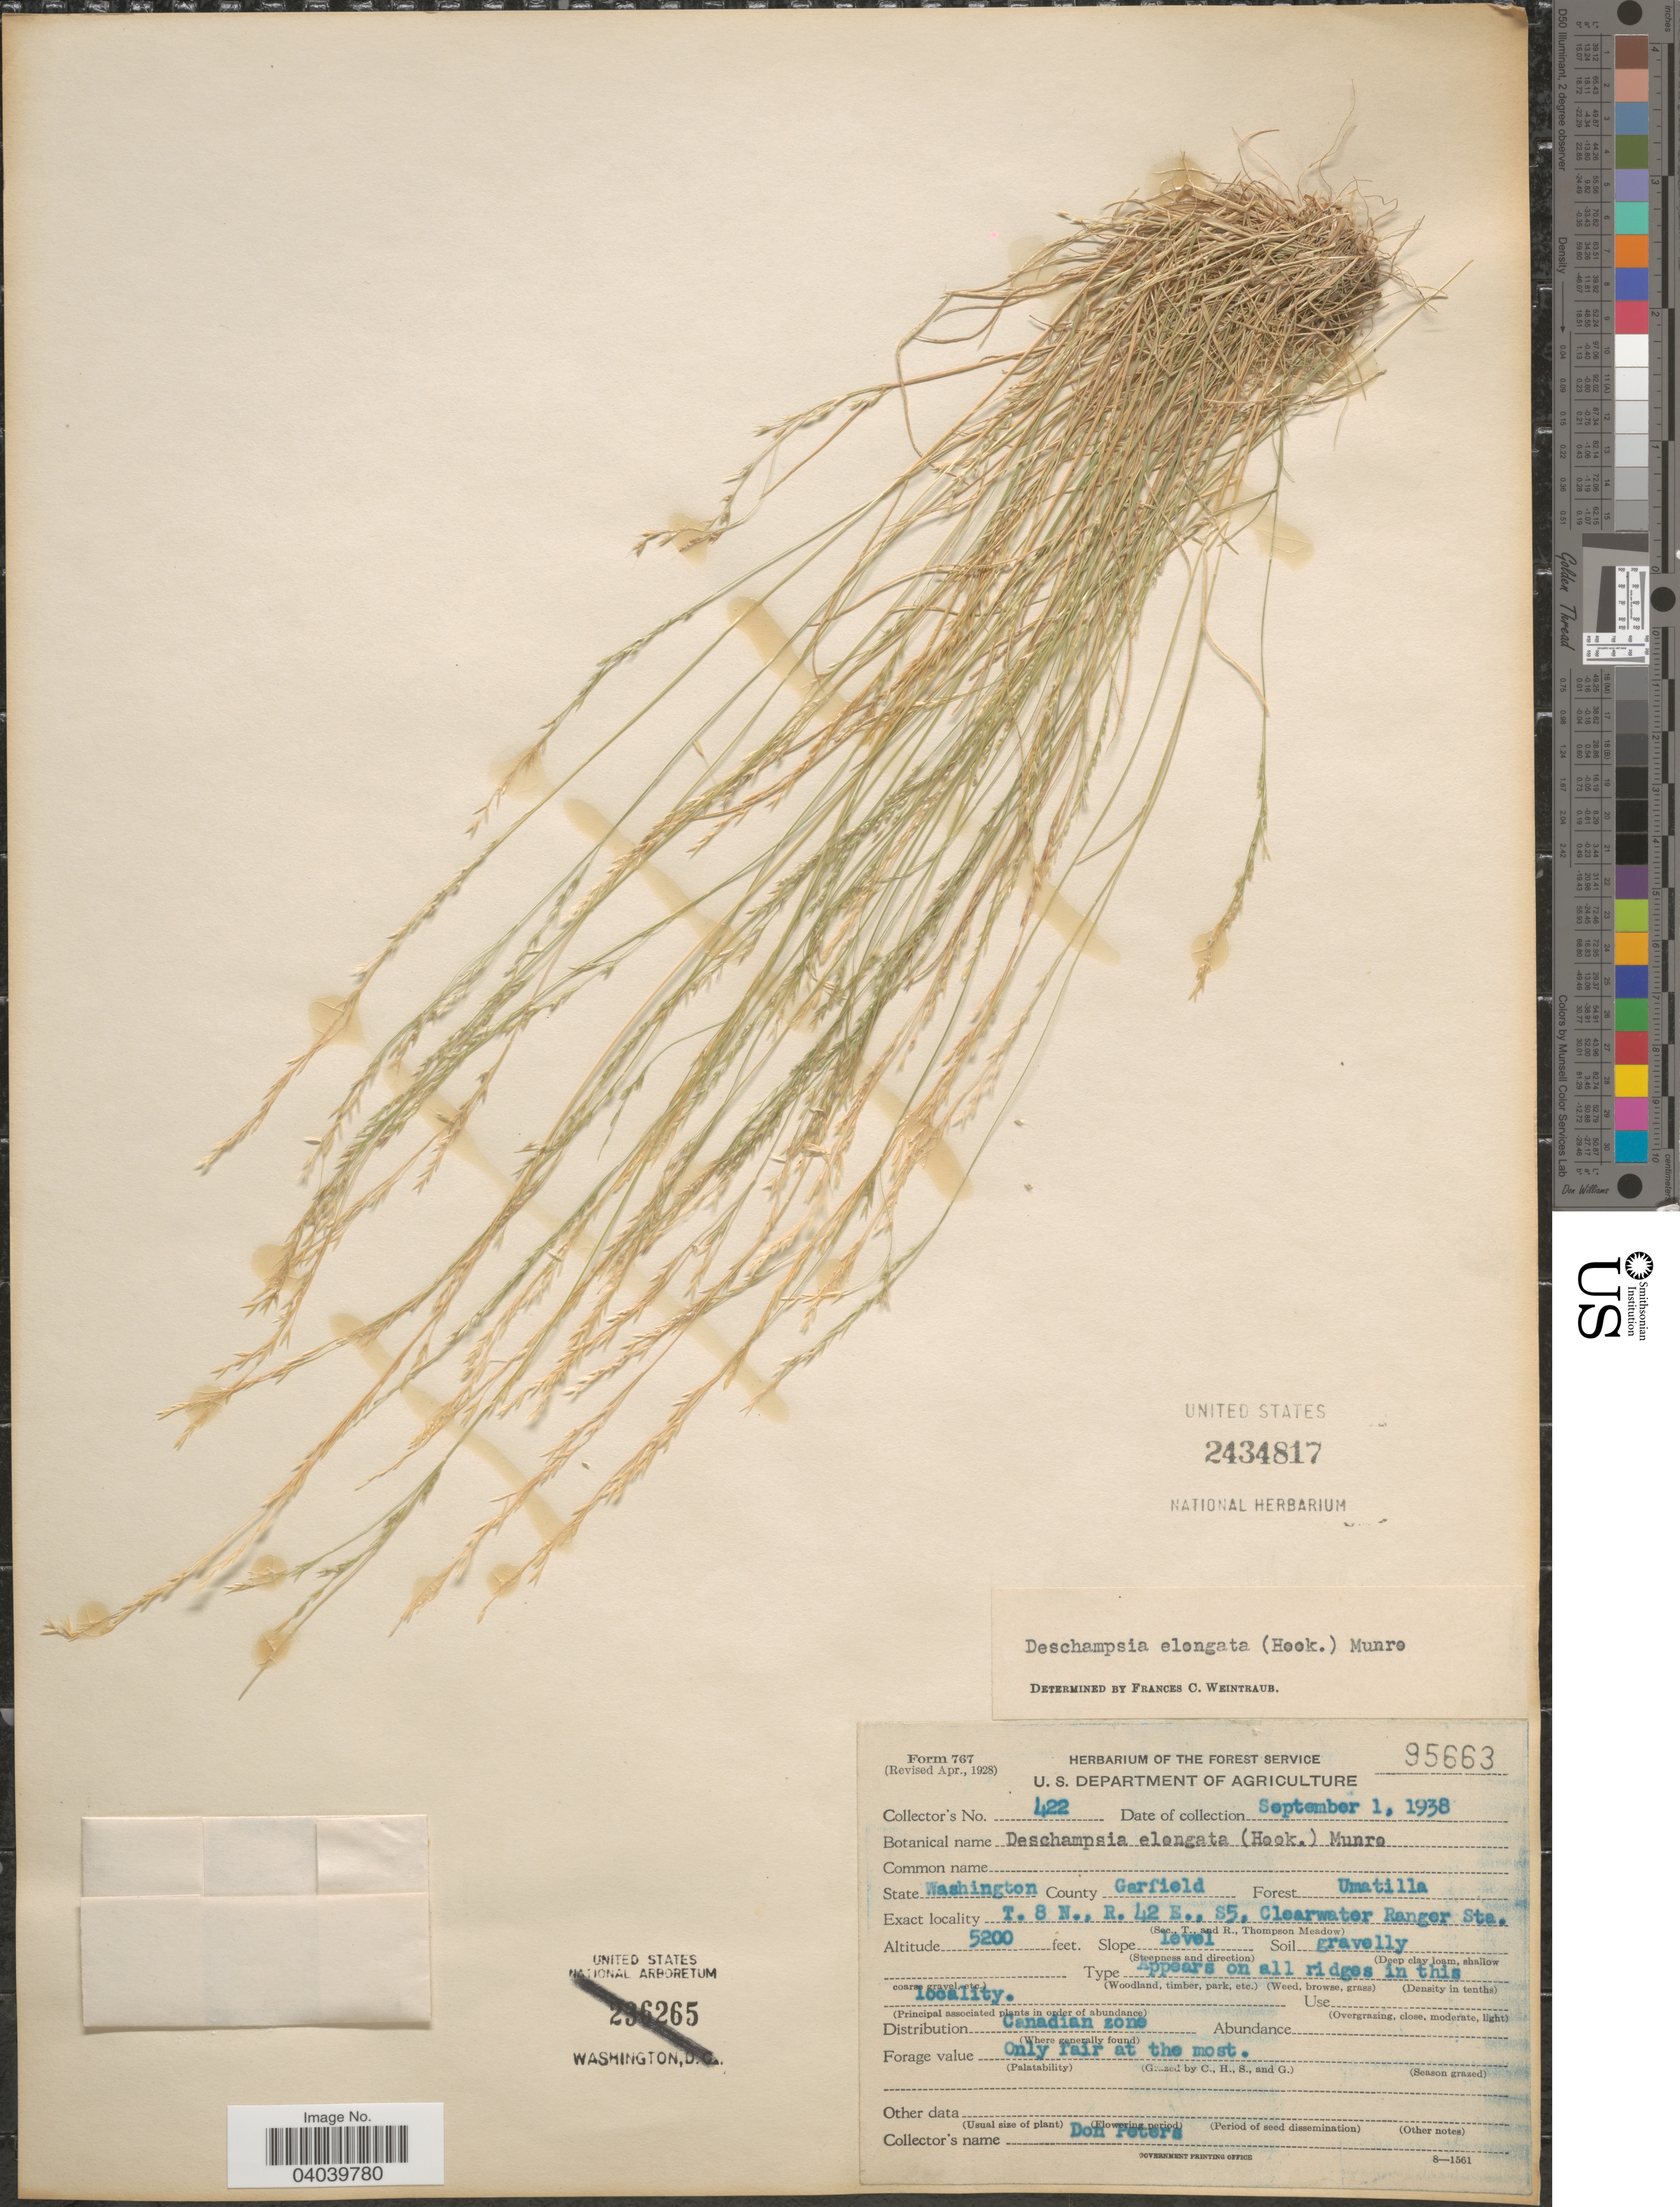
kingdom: Plantae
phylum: Tracheophyta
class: Liliopsida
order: Poales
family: Poaceae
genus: Deschampsia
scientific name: Deschampsia elongata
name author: (Hook.) Munro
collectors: D. Peters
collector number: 422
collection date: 1938-09-01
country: United States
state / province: Washington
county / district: Garfield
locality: County Garfield. Forest Umatilla. T. 8 N., R. 42 E., S5, Clearwater Ranger Sta.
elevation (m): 1585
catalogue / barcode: US 2434817